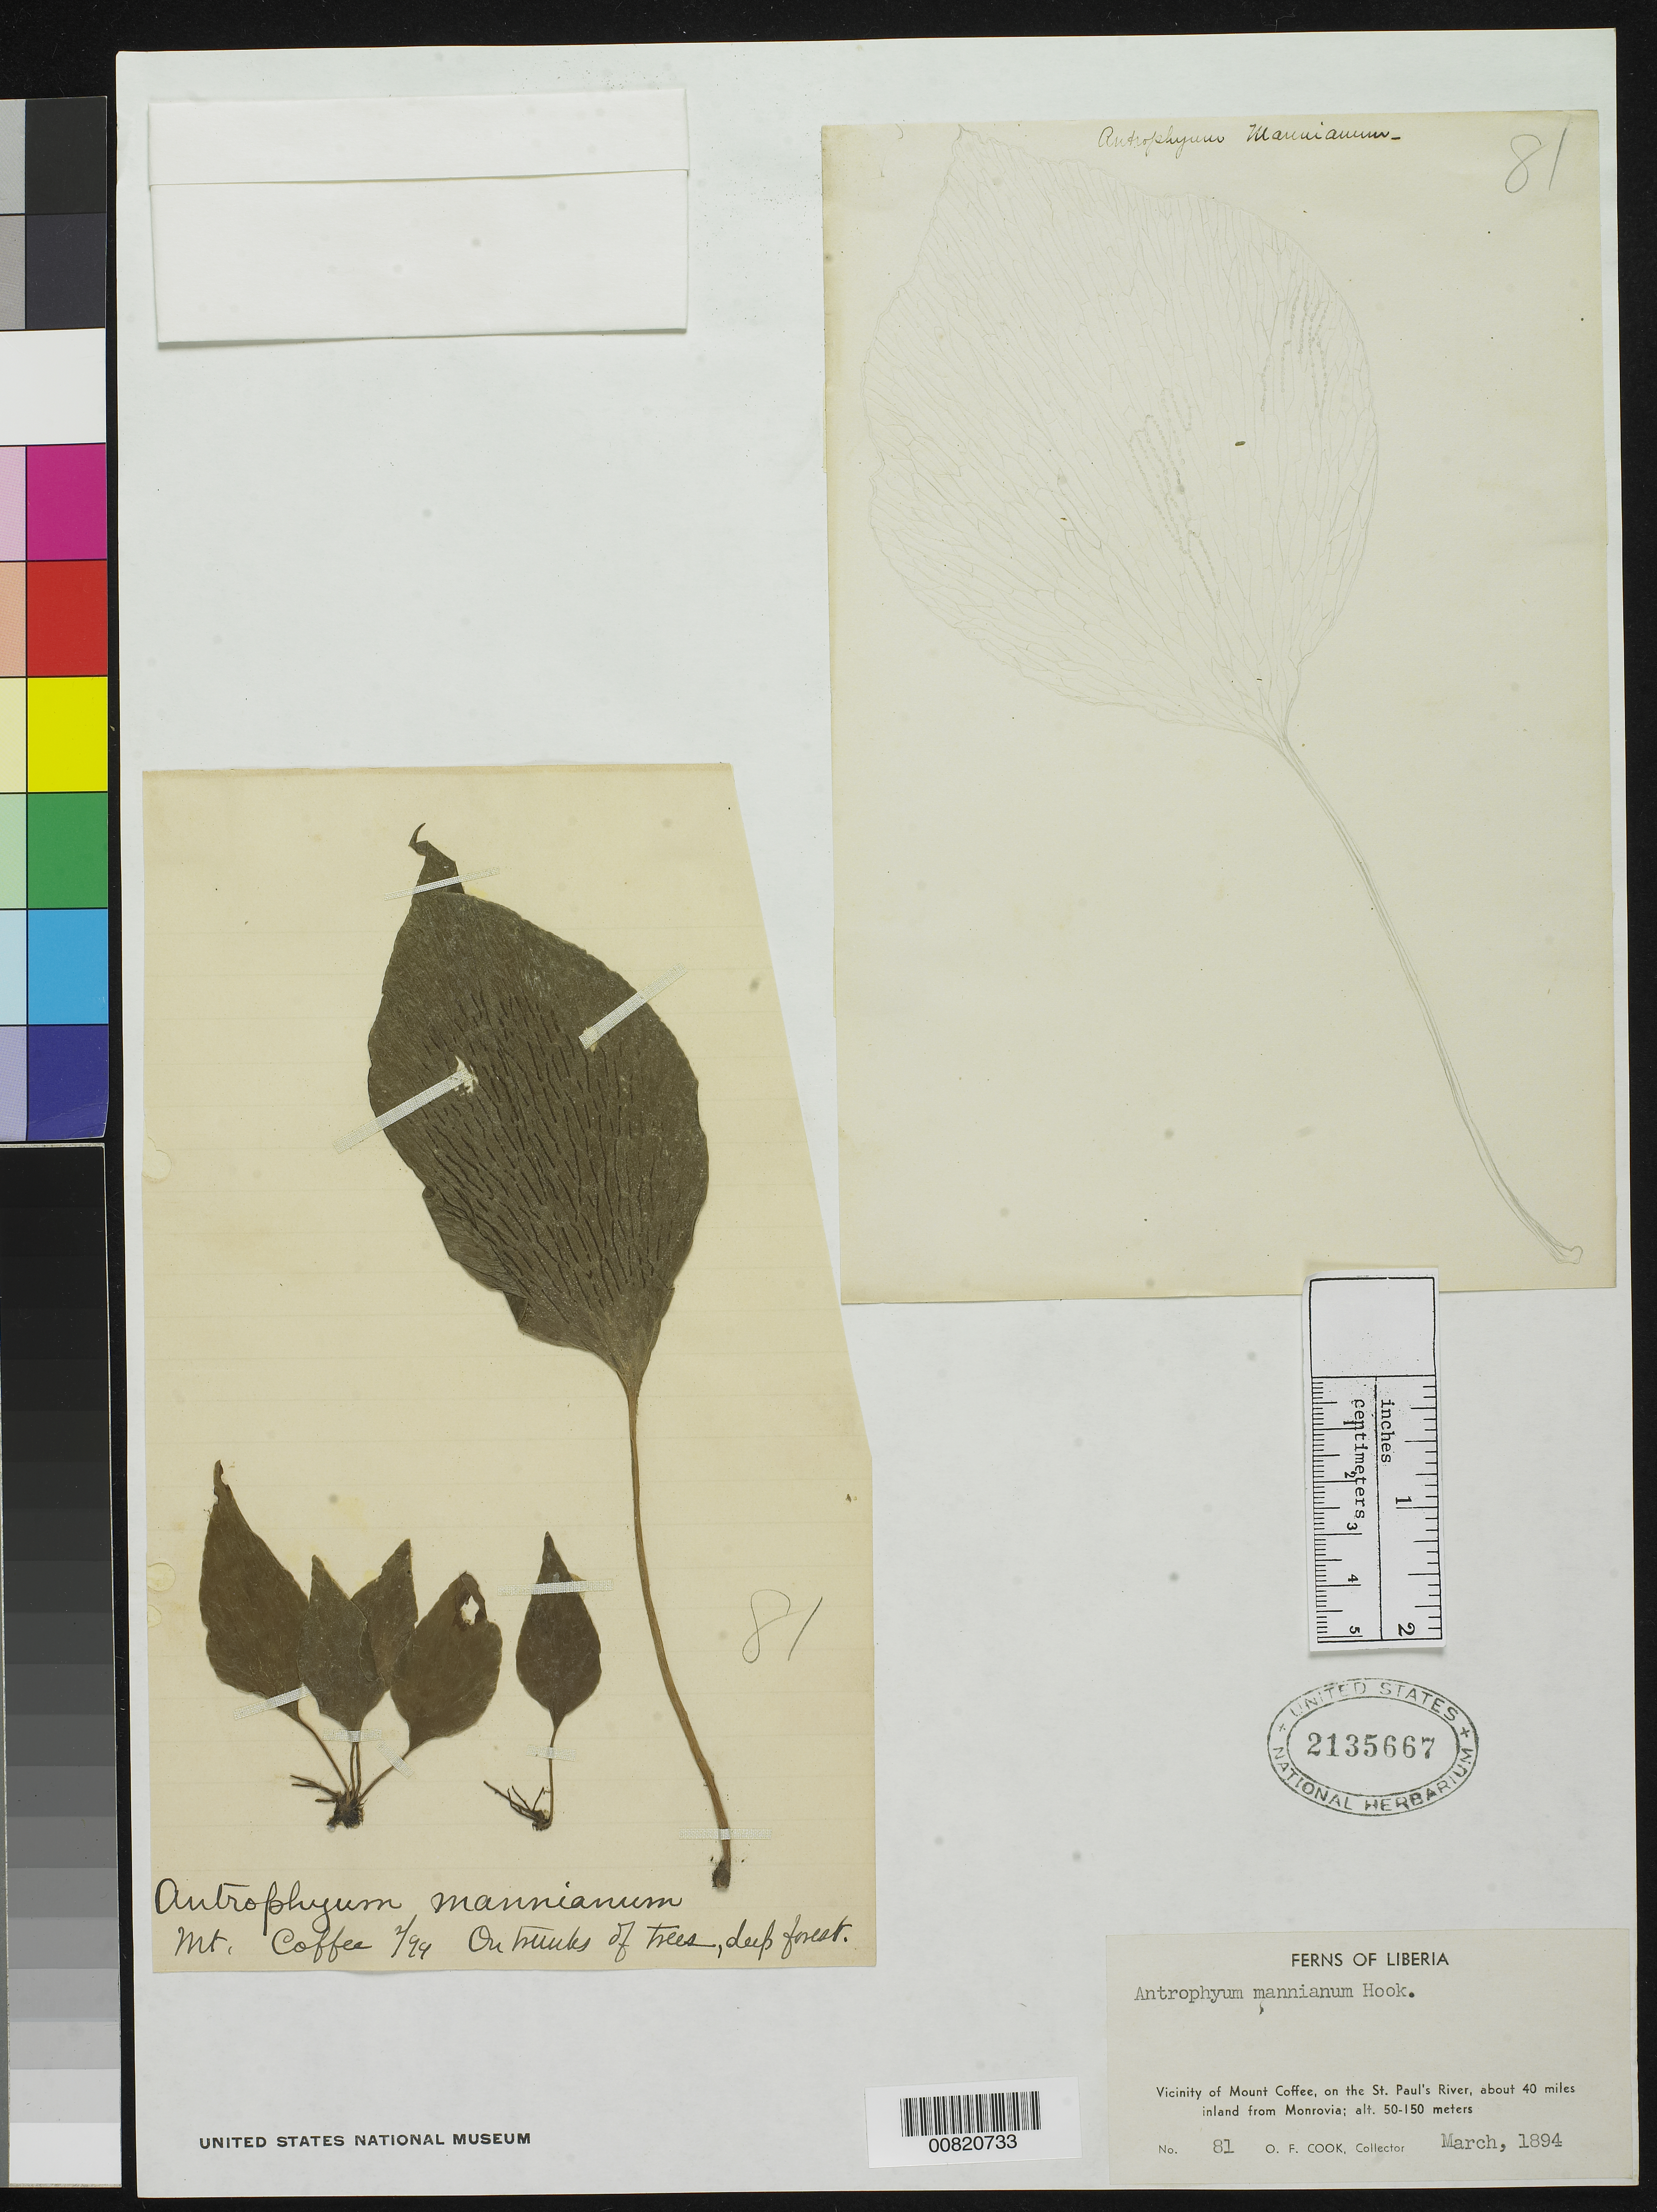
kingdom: Plantae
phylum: Tracheophyta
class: Polypodiopsida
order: Polypodiales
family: Pteridaceae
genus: Antrophyum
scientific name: Antrophyum mannianum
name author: Hook.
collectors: O. F. Cook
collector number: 81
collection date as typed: Mar 1894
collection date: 1894-03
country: Liberia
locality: Vicinity of Mount Coffee, on the St. Paul's River, about 40 miles inland from Monrovia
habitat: Forest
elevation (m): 50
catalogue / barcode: US 2135667